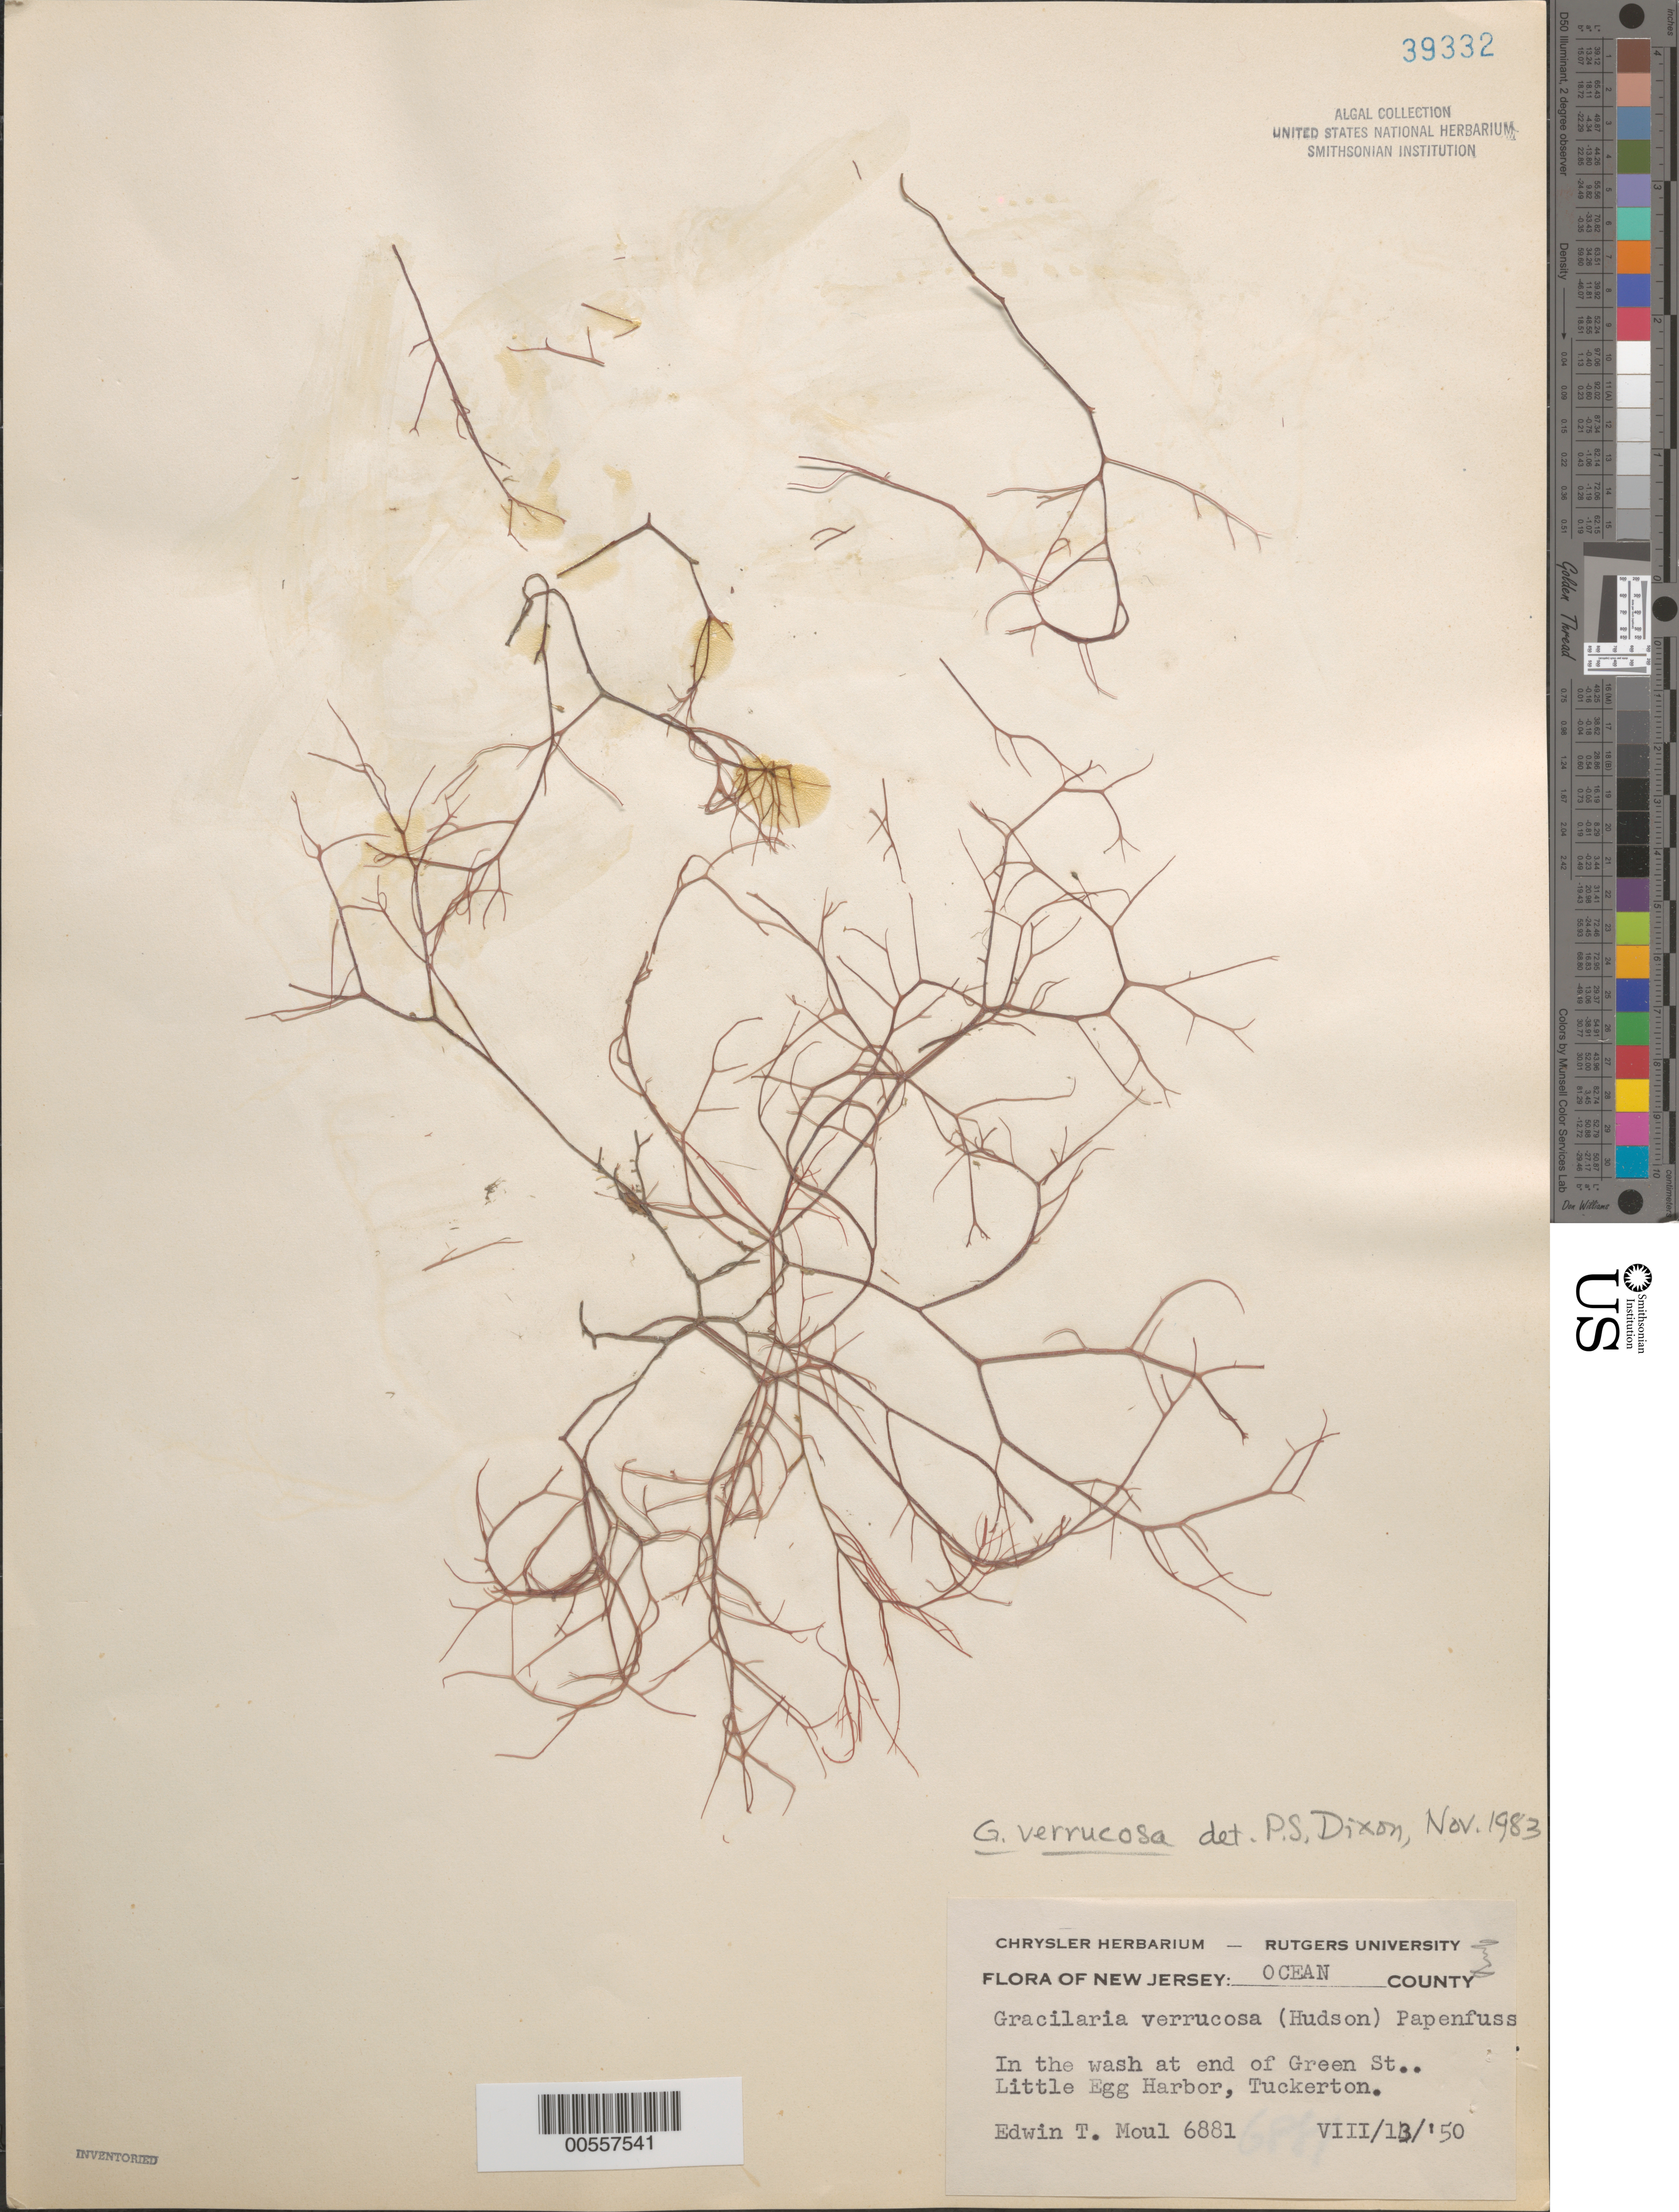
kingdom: Plantae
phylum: Rhodophyta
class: Florideophyceae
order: Gracilariales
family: Gracilariaceae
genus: Gracilariopsis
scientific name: Gracilariopsis longissima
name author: (S.G. Gmel.) Steentoft et al.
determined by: Algae name updating Project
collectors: E. T. Moul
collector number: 6881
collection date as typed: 13 Aug 1950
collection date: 1950-08-13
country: United States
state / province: New Jersey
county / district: Ocean County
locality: Little Egg Harbor, end of Green Street, Tuckerton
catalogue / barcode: US 39332